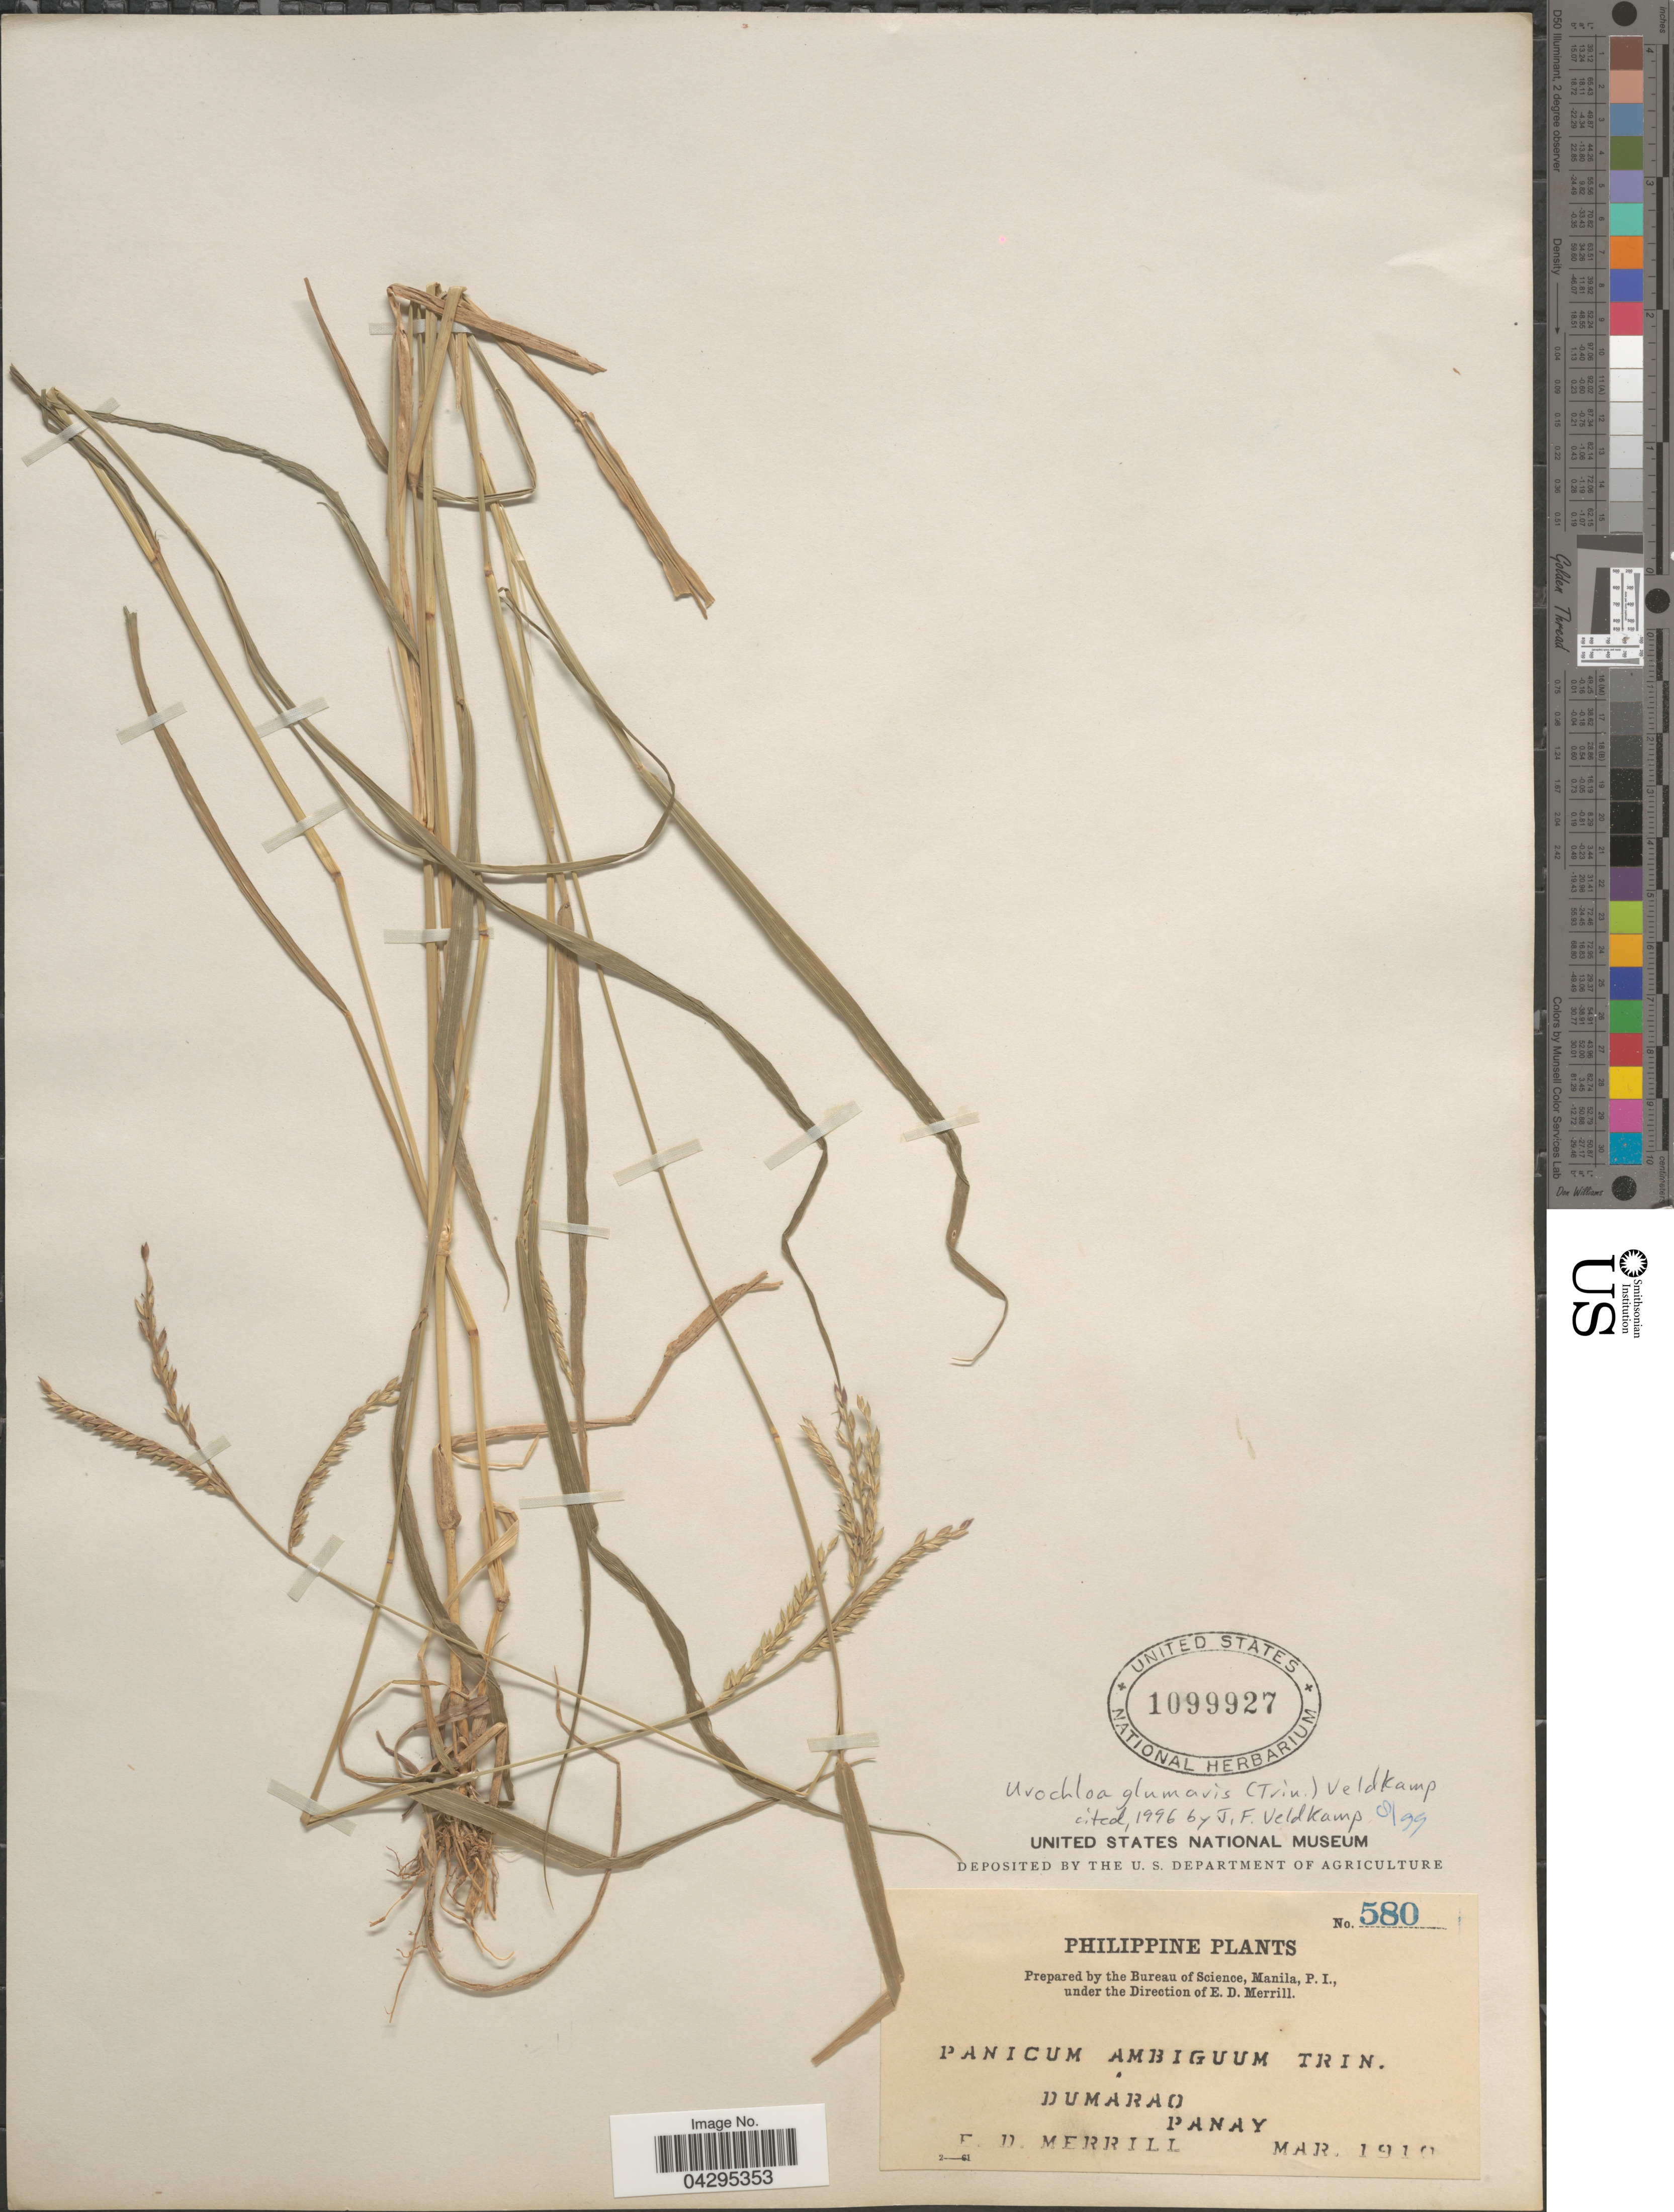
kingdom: Plantae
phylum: Tracheophyta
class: Liliopsida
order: Poales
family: Poaceae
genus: Urochloa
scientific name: Urochloa glumaris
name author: (Trin.) Veldkamp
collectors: E. D. Merrill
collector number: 580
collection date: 1910-03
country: Philippines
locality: Dumarao. Panay.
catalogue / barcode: US 1099927